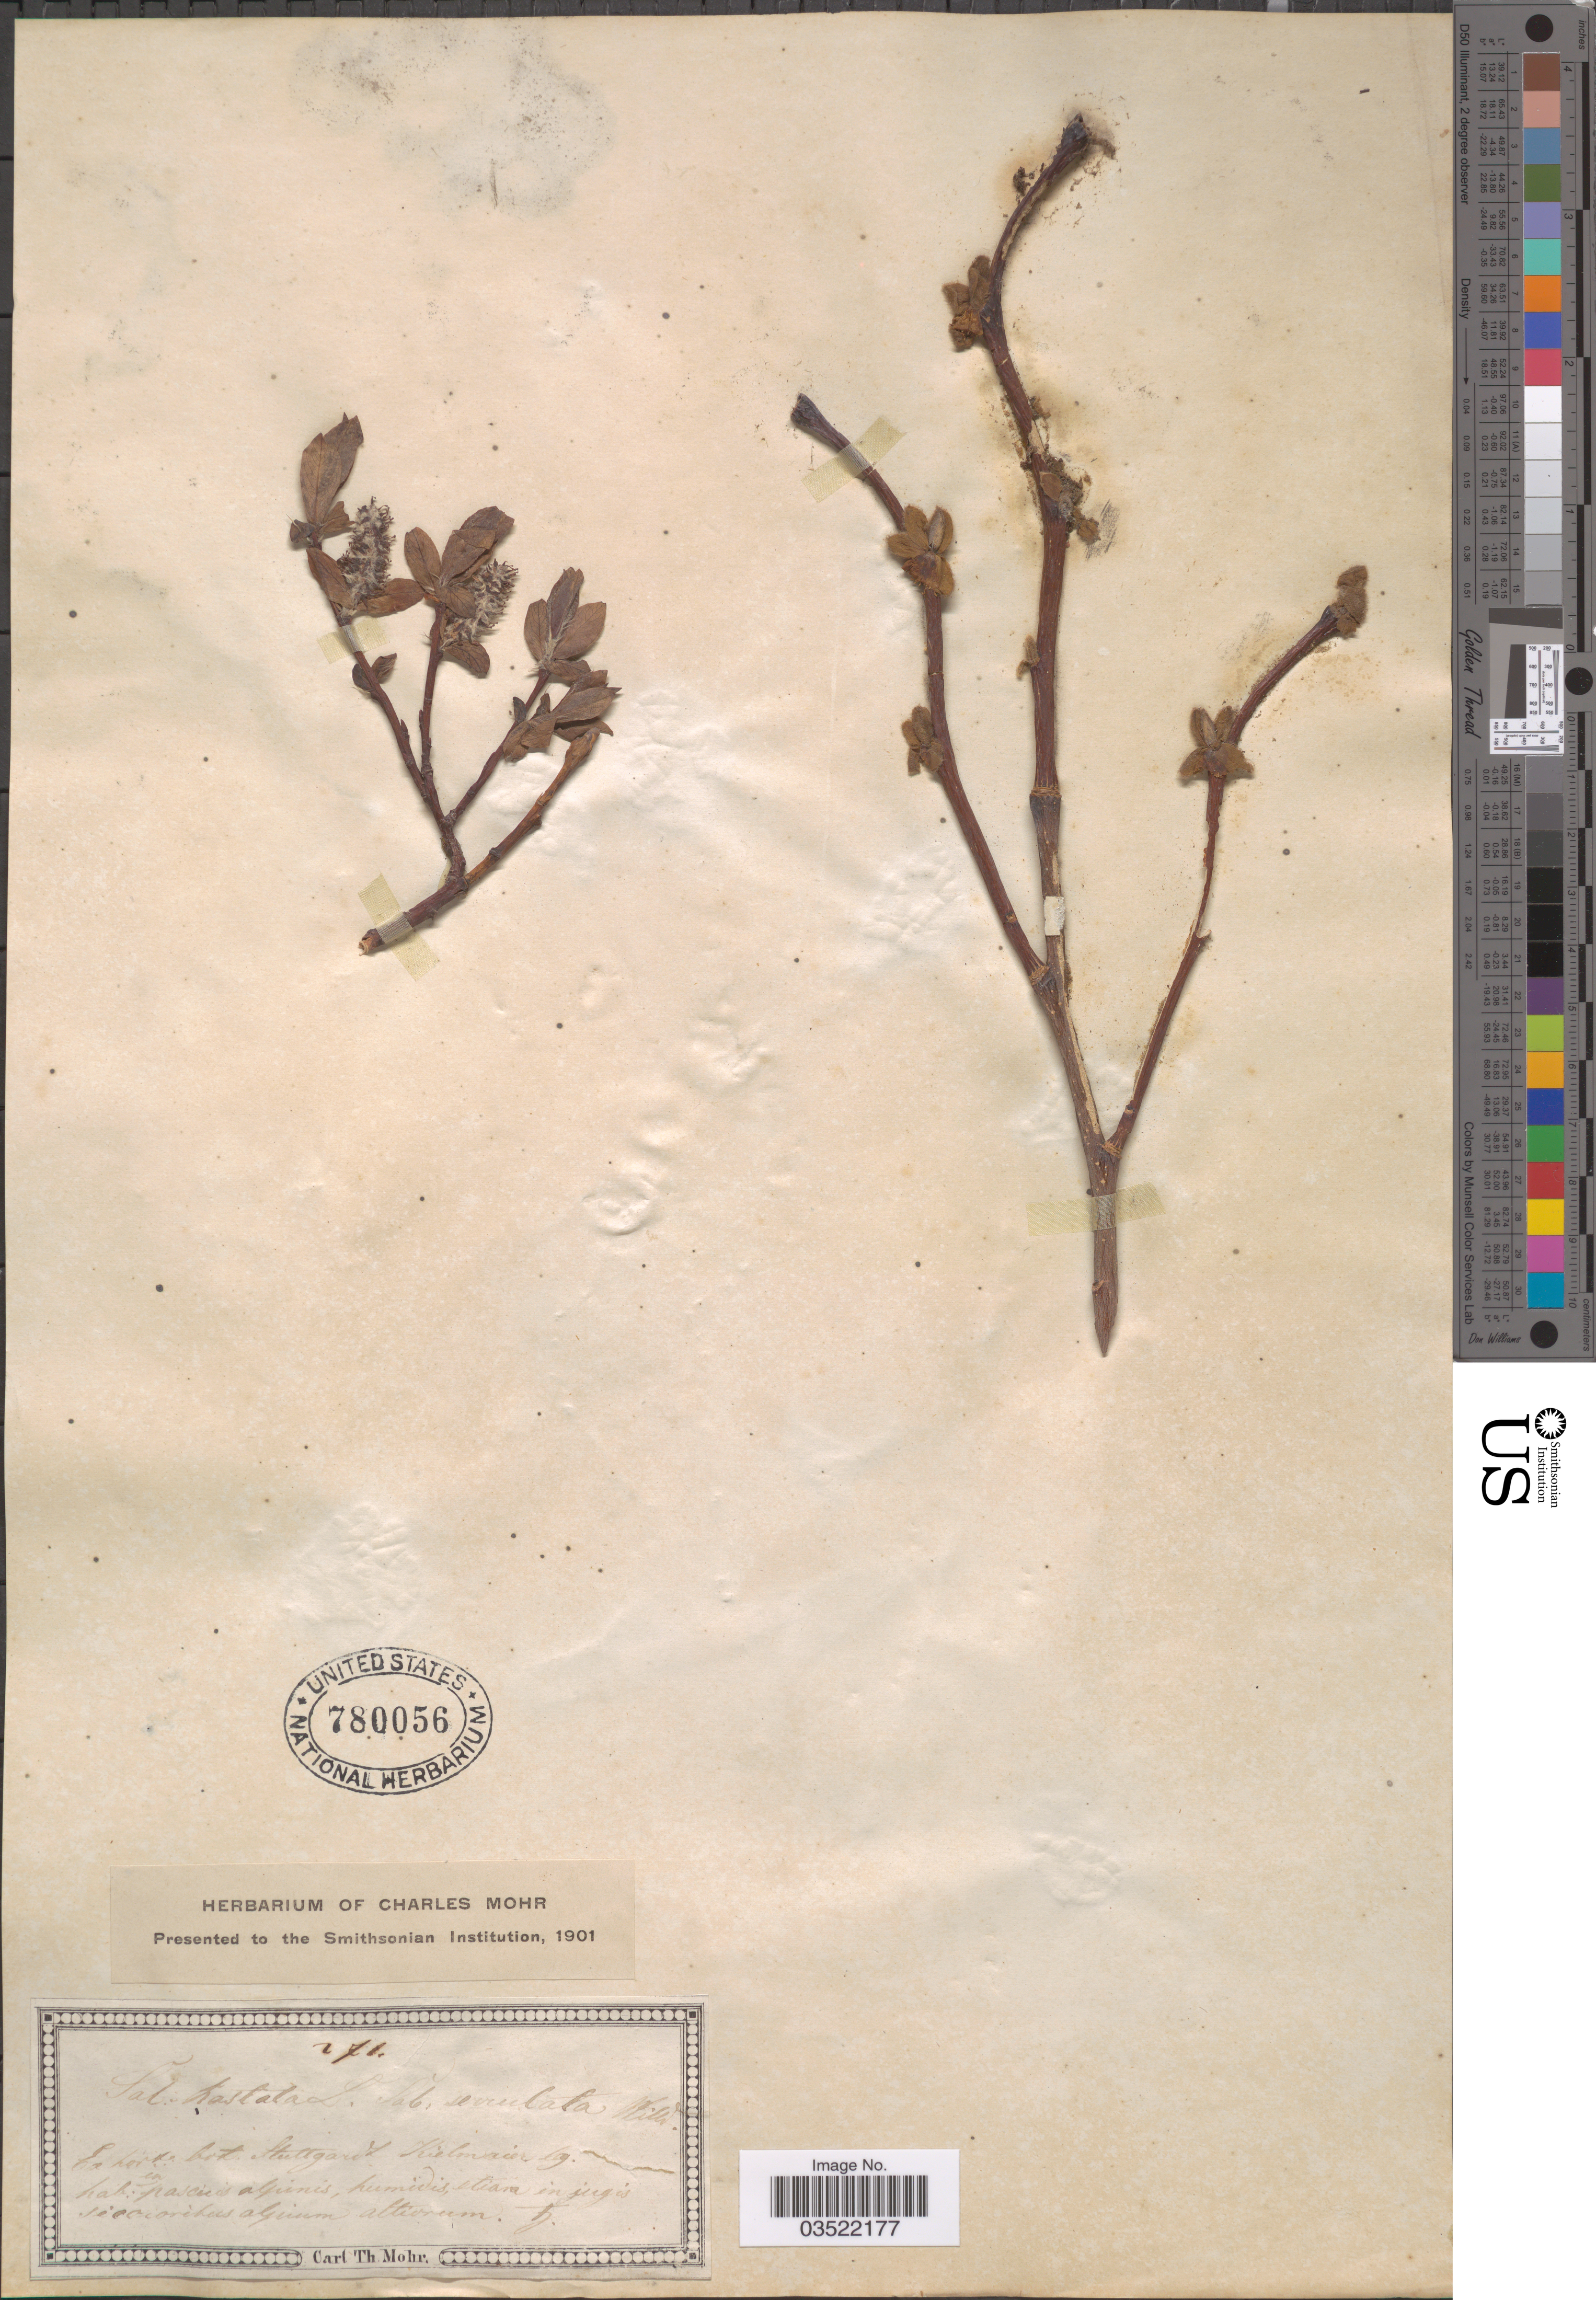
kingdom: Plantae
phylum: Tracheophyta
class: Magnoliopsida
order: Malpighiales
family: Salicaceae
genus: Salix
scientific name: Salix hastata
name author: L.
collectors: Kielmaier, --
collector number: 271*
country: Germany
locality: Ex horta bot. Stuttgardt.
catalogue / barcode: US 780056